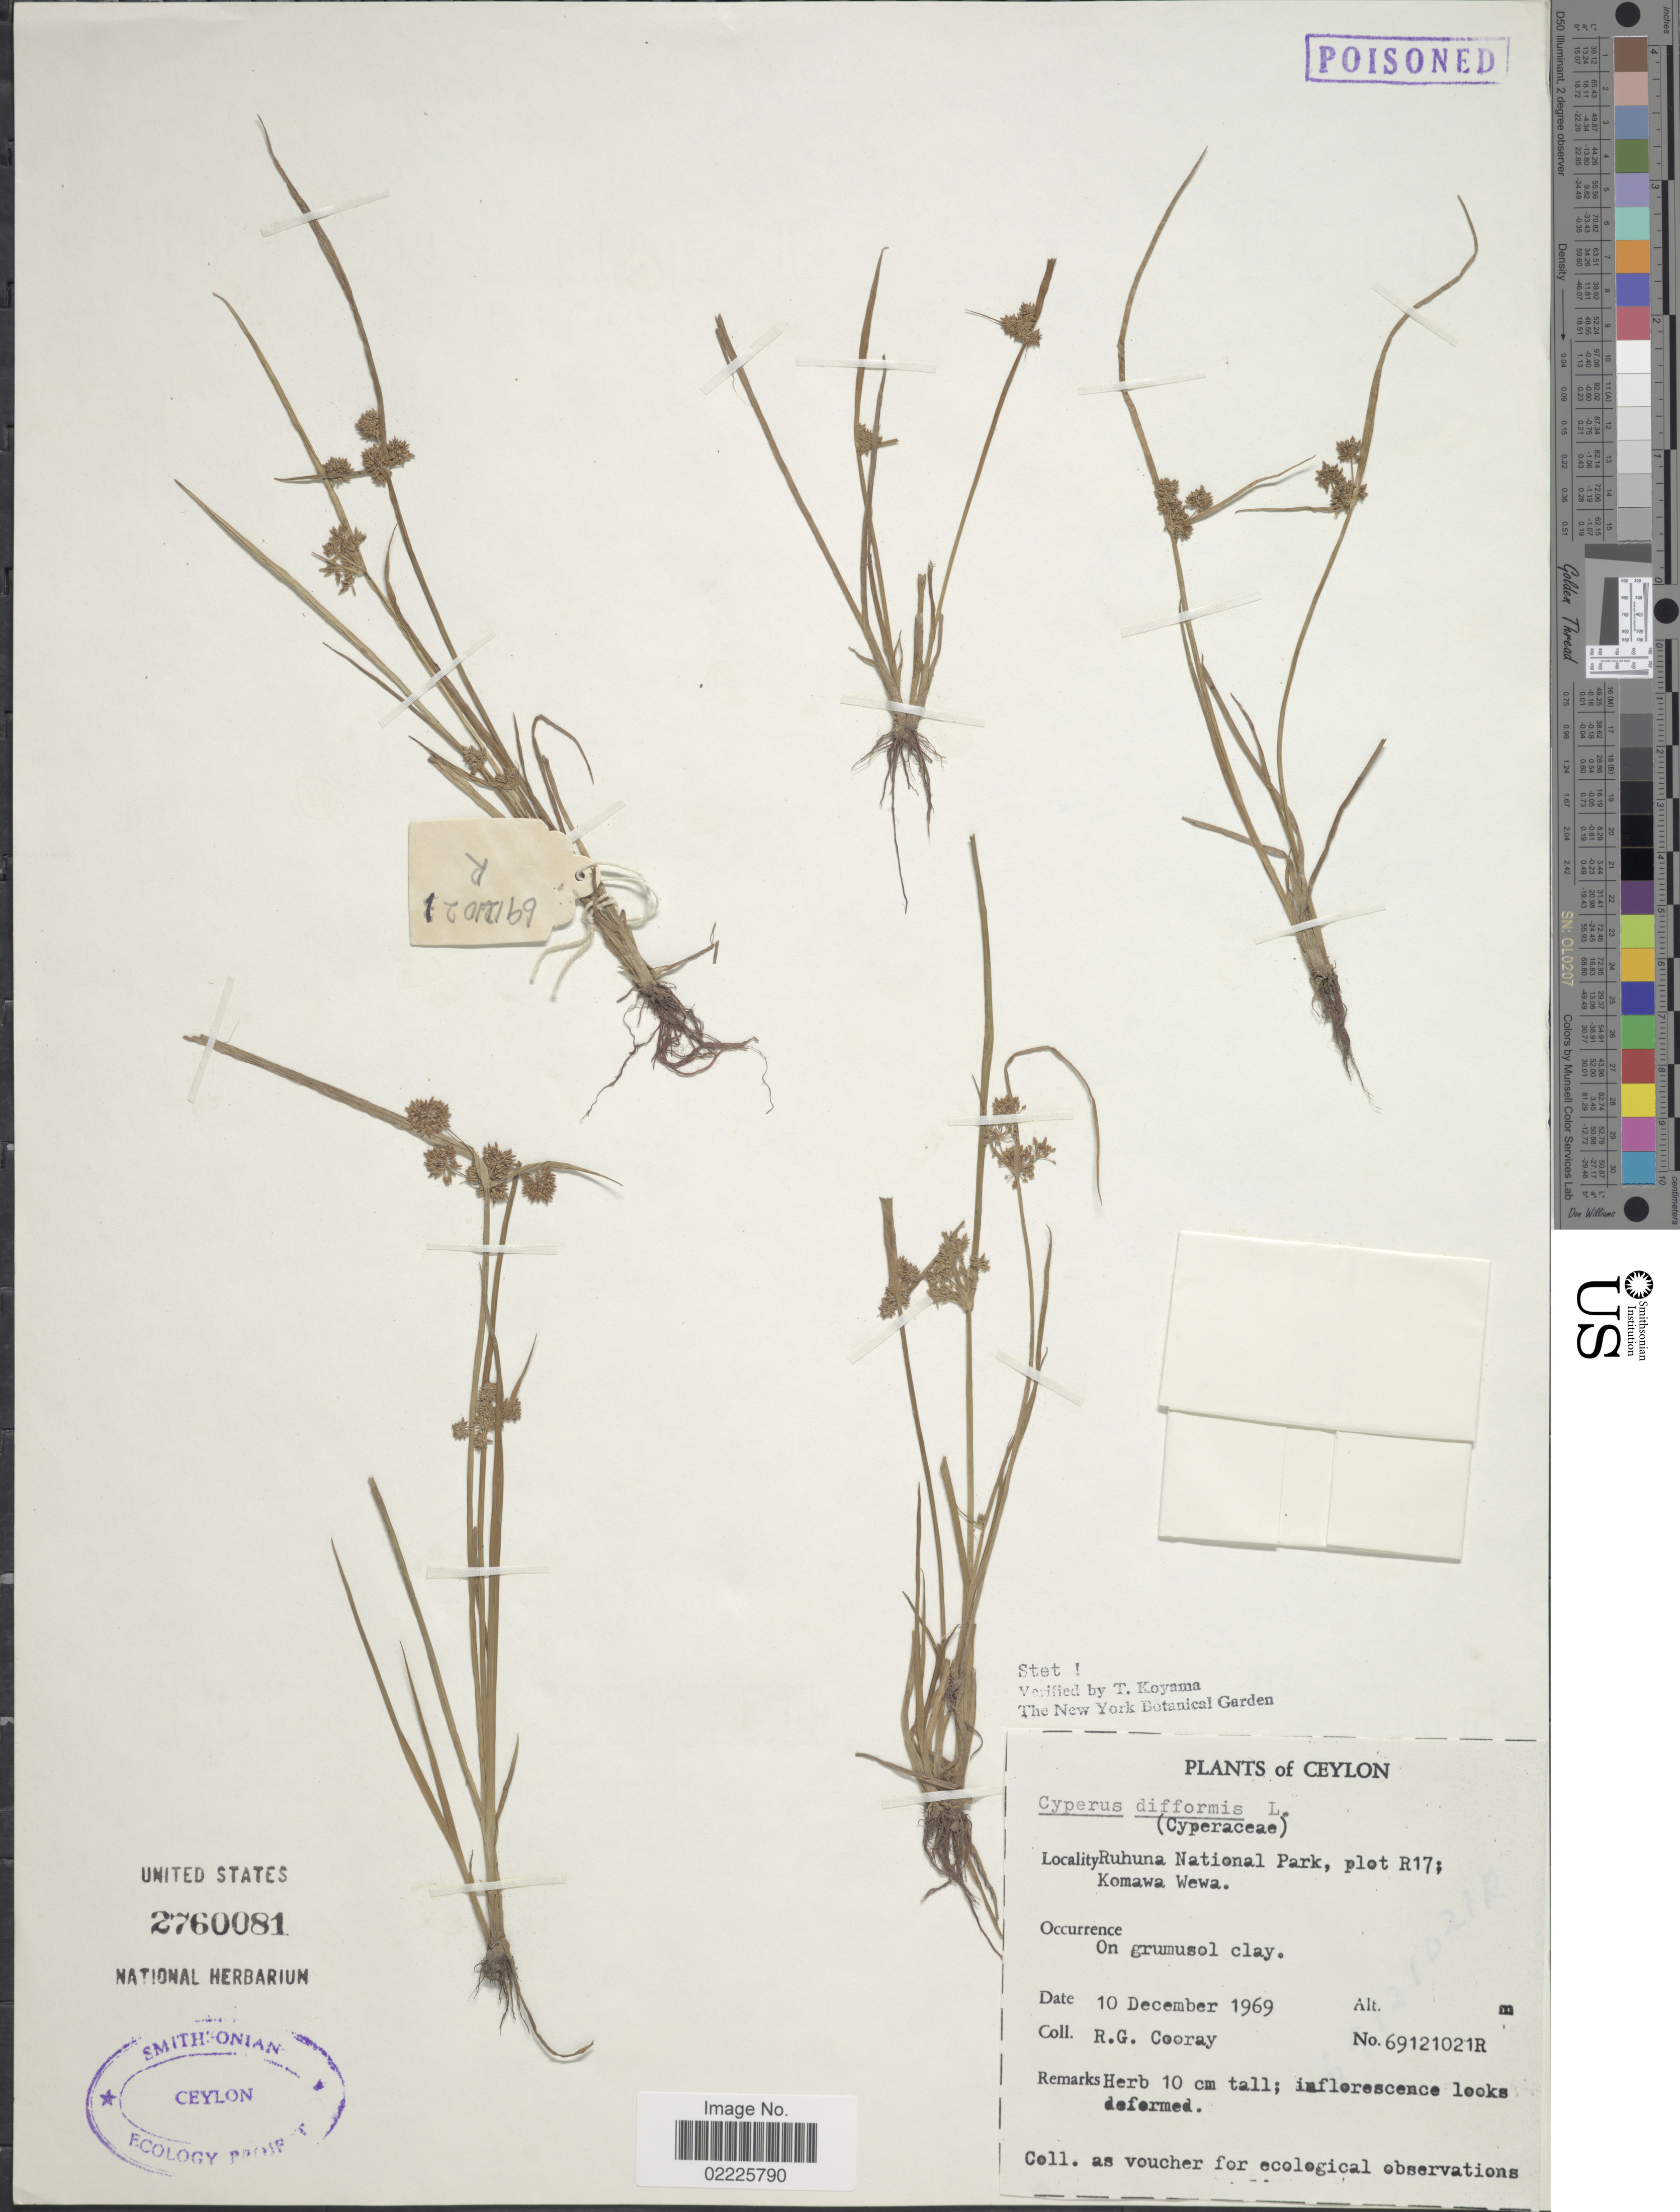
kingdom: Plantae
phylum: Tracheophyta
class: Liliopsida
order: Poales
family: Cyperaceae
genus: Cyperus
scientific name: Cyperus difformis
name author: L.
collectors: R. Cooray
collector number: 69121021R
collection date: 1969-12-10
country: Sri Lanka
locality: Ceylon, Ruhuna National Park, plot R17; Komawa Wewa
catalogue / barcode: US 2760081